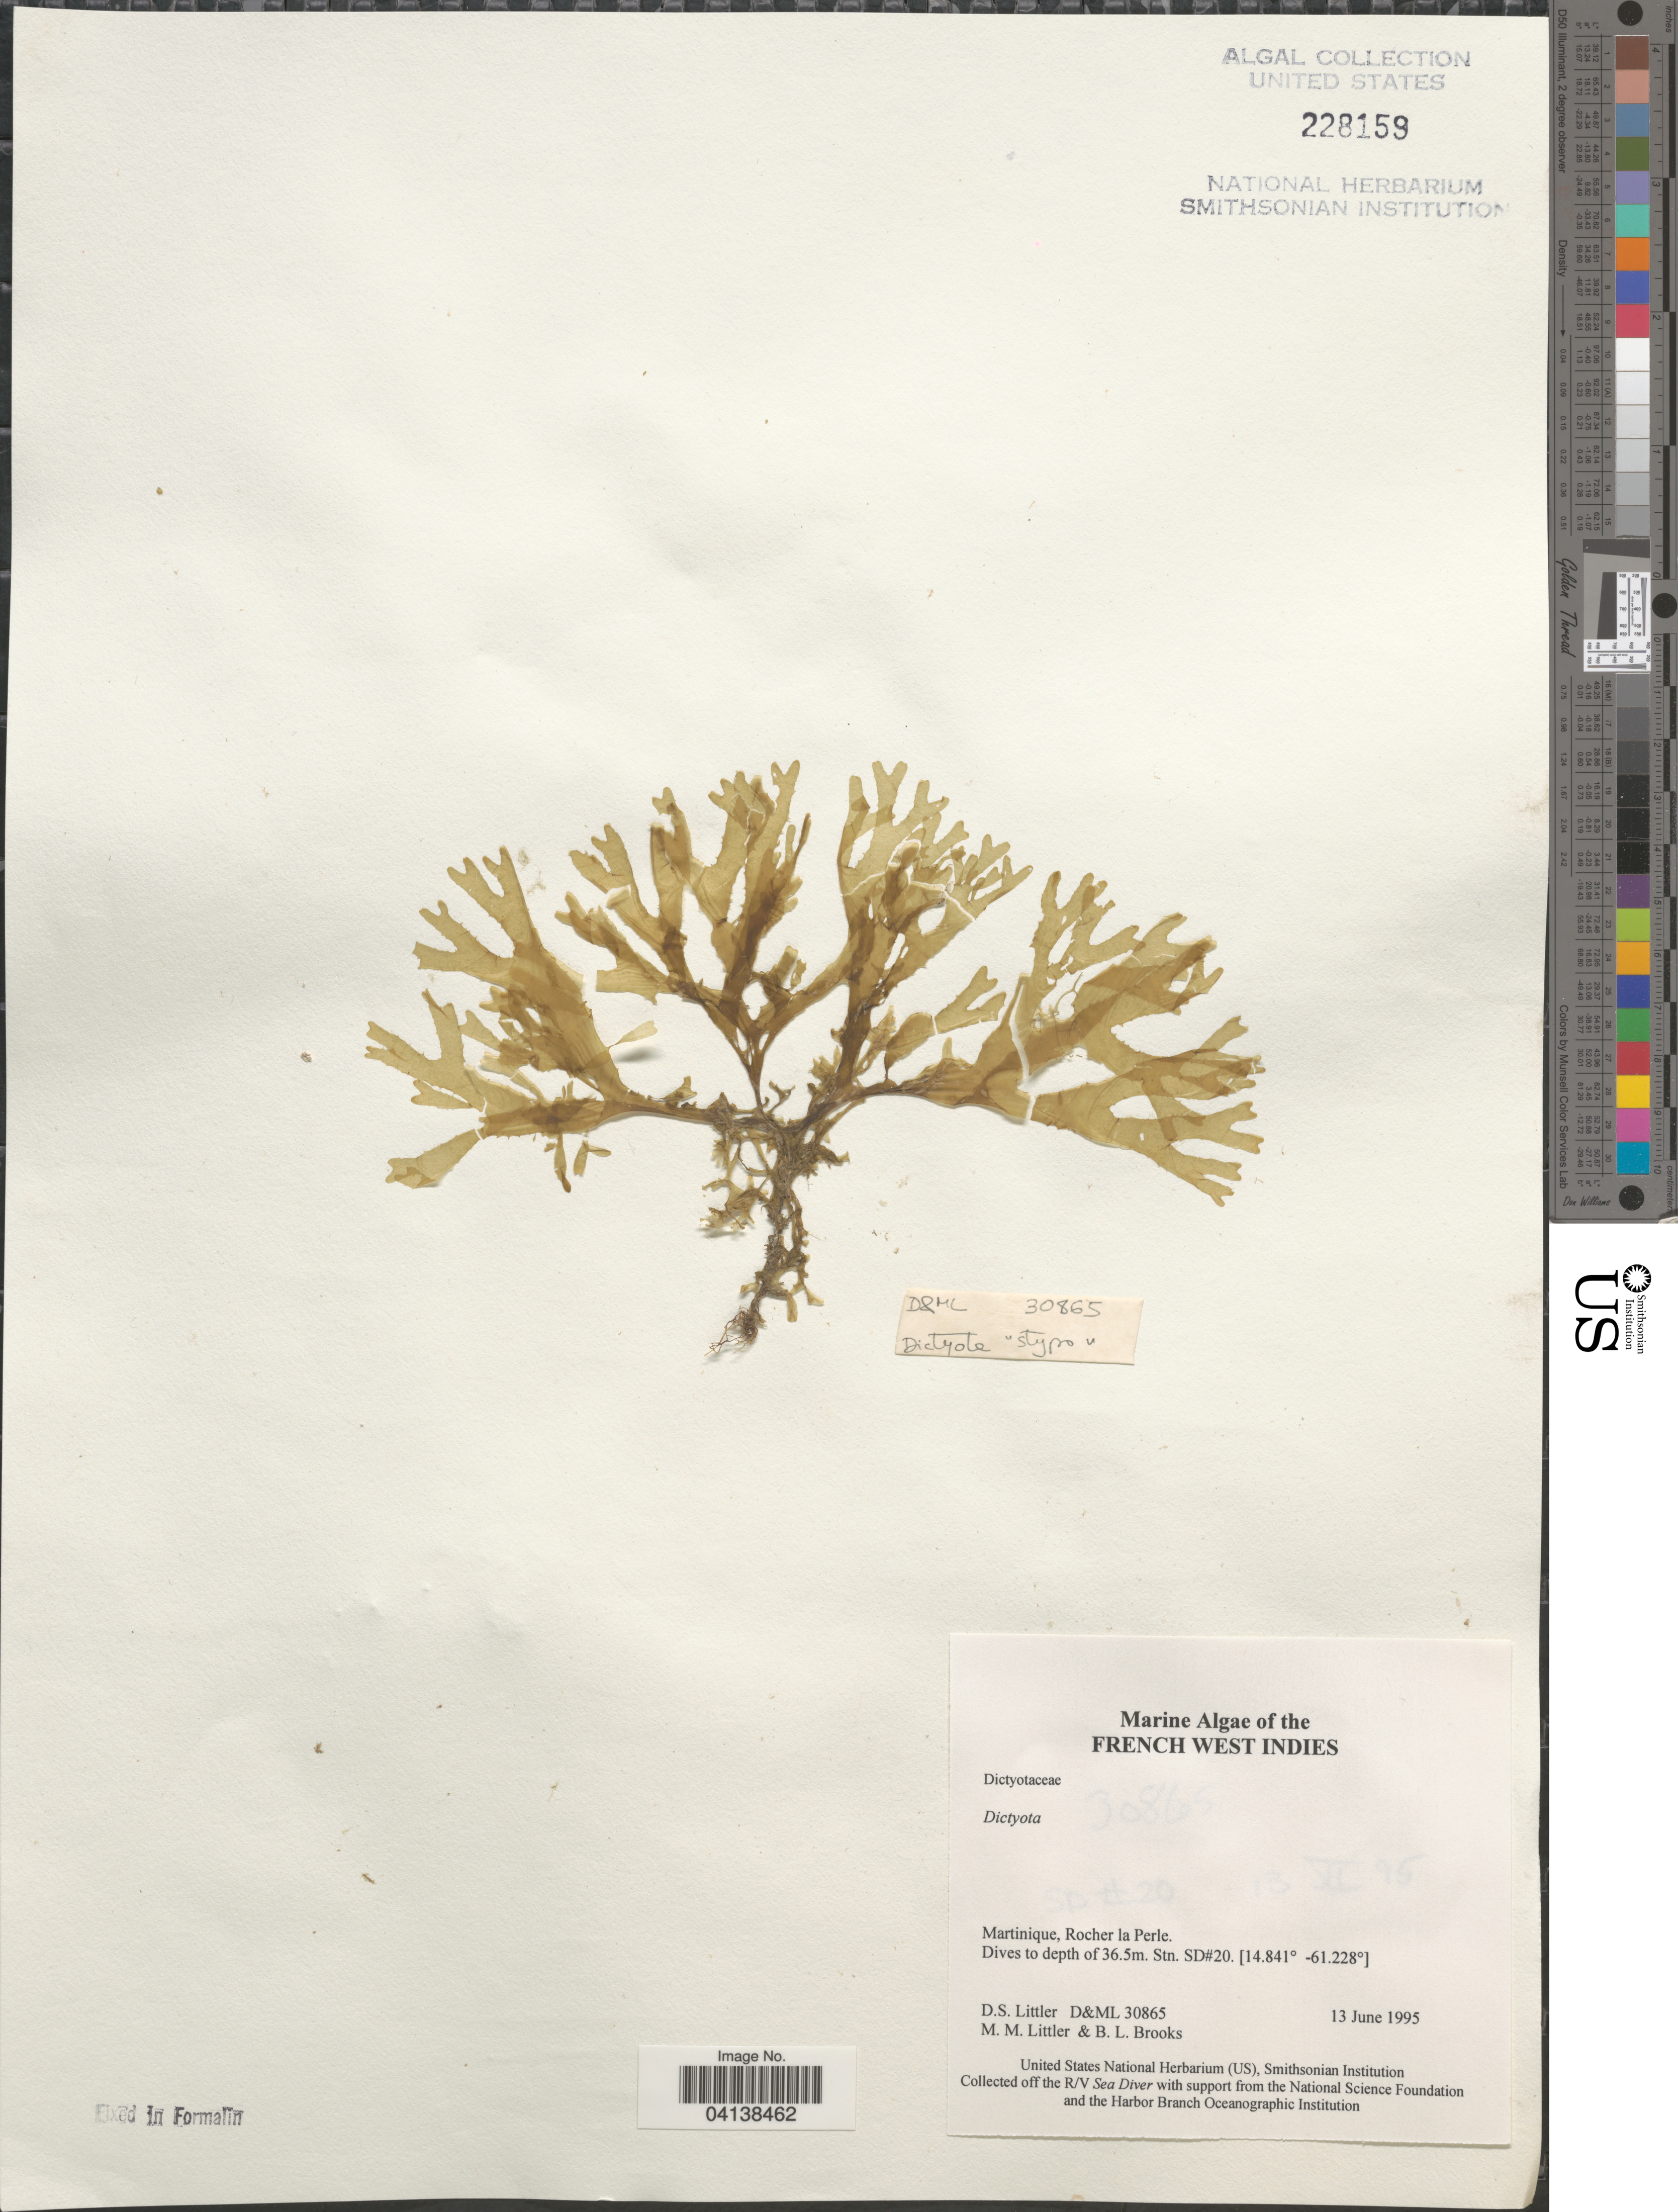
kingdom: Chromista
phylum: Ochrophyta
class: Phaeophyceae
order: Dictyotales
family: Dictyotaceae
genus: Dictyota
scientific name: Dictyota sp.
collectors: D. S. Littler & B. Brooks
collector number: D&ML 30865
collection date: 1995-06-13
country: Martinique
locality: French West Indies. Rocher la Perle. Stn. SD#20.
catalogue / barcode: US 228159